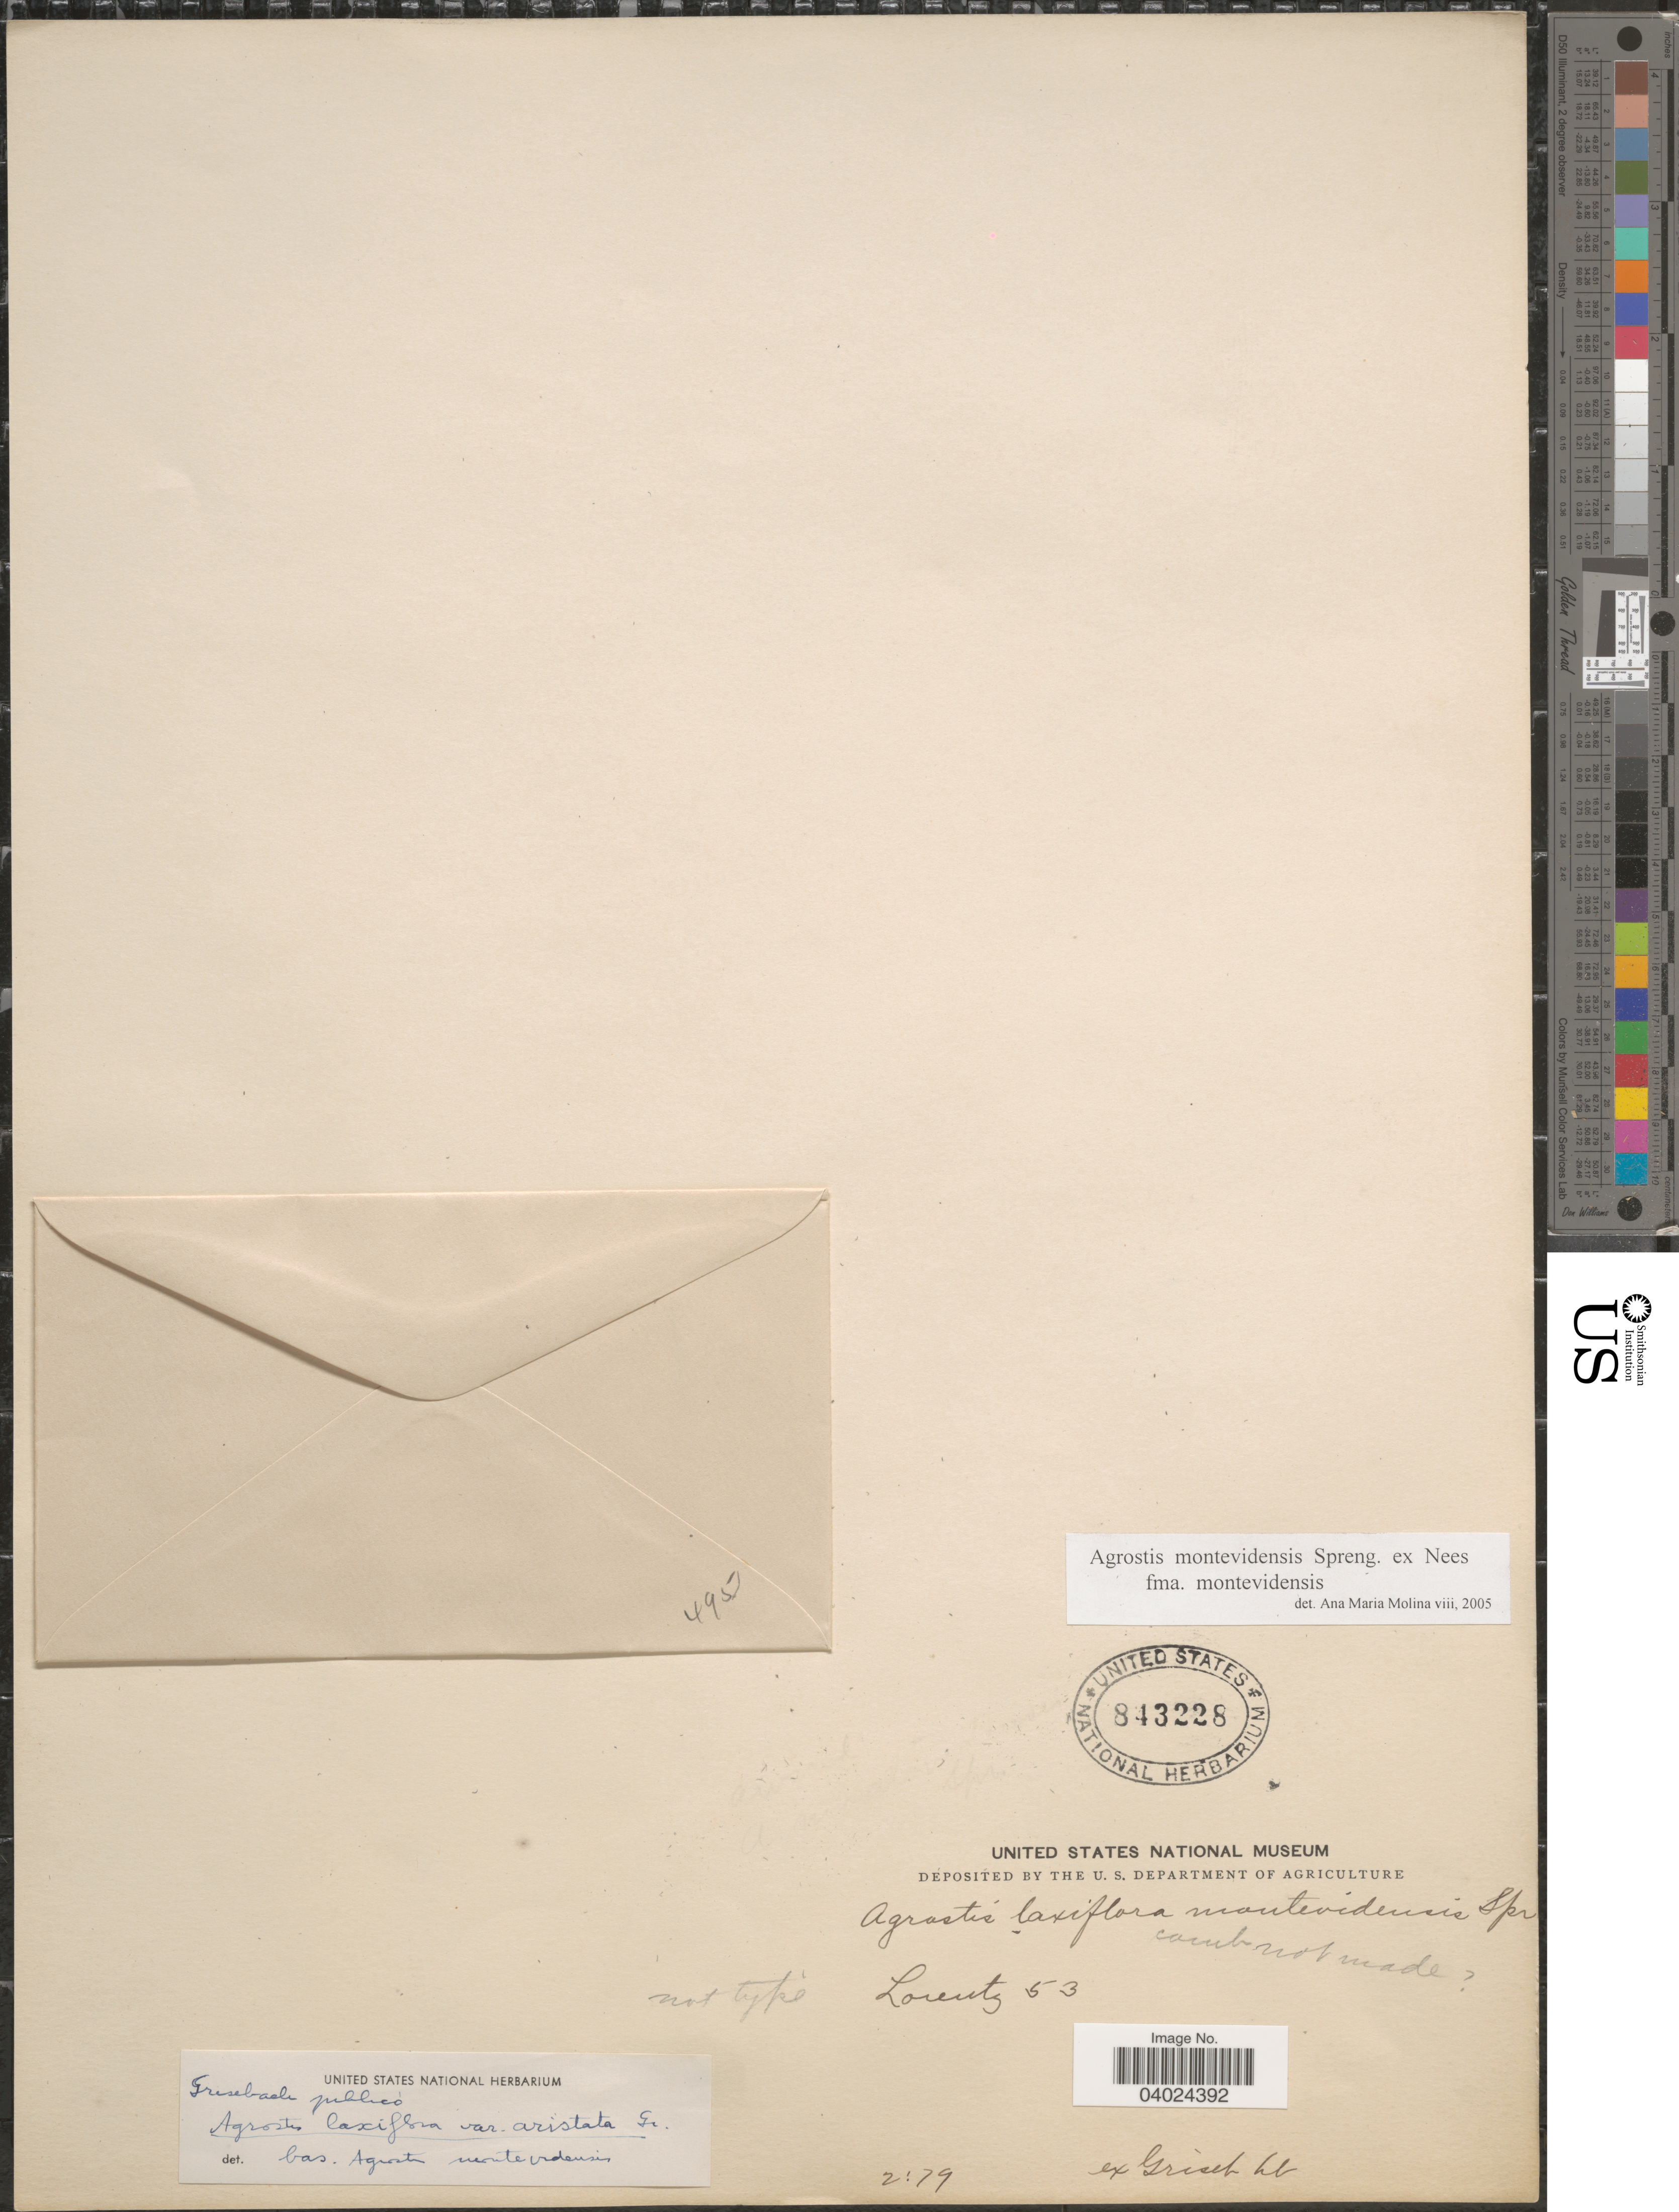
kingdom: Plantae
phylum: Tracheophyta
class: Liliopsida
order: Poales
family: Poaceae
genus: Agrostis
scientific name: Agrostis montevidensis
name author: A. Spreng. ex Nees in Mart.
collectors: -. Lorentz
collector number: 53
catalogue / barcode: US 843228